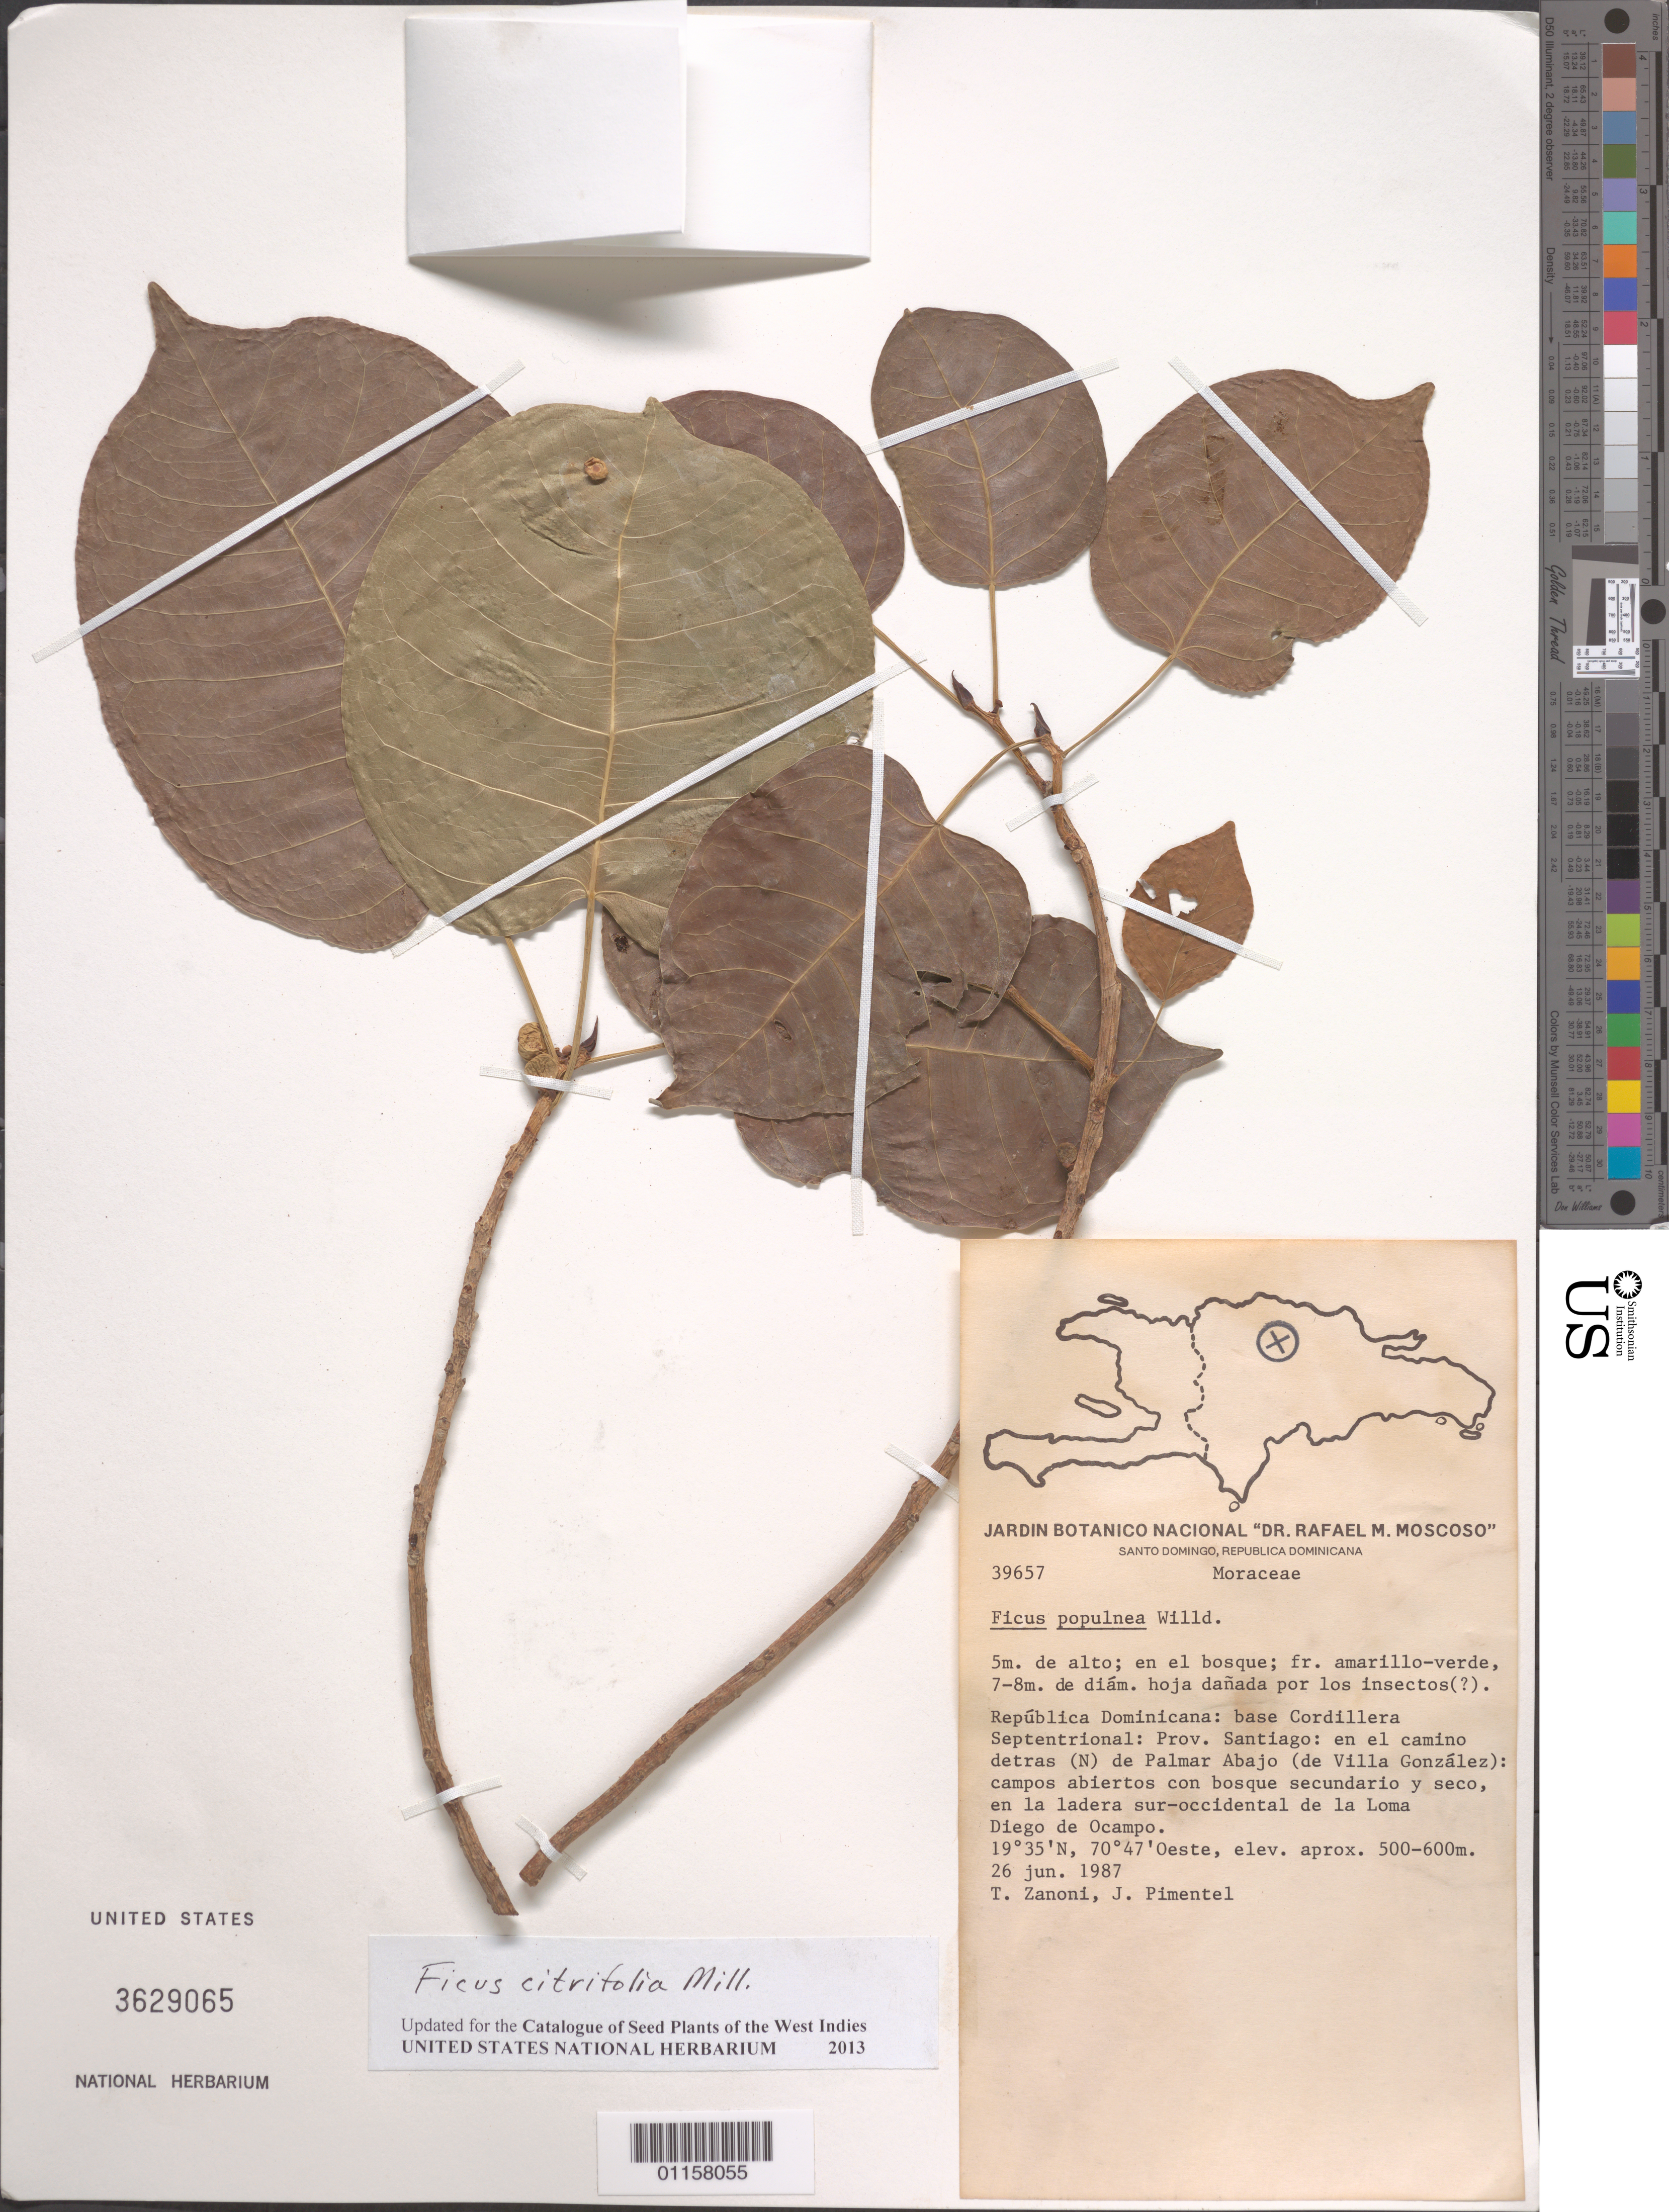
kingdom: Plantae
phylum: Tracheophyta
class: Magnoliopsida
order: Rosales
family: Moraceae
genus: Ficus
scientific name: Ficus citrifolia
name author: Mill.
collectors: T. A. Zanoni & J. Pimentel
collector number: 39657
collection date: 1987-06-26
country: Dominican Republic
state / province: Santiago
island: Hispaniola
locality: Cordillera Septentrional base, en el camino detras (N) de Palmar Abajo (de Villa González); en la ladera sur-occidental de la Loma Diego de Ocampo.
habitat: Campos abiertos con bosque secundario y seco; en el bosque.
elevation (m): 500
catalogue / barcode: US 3629065